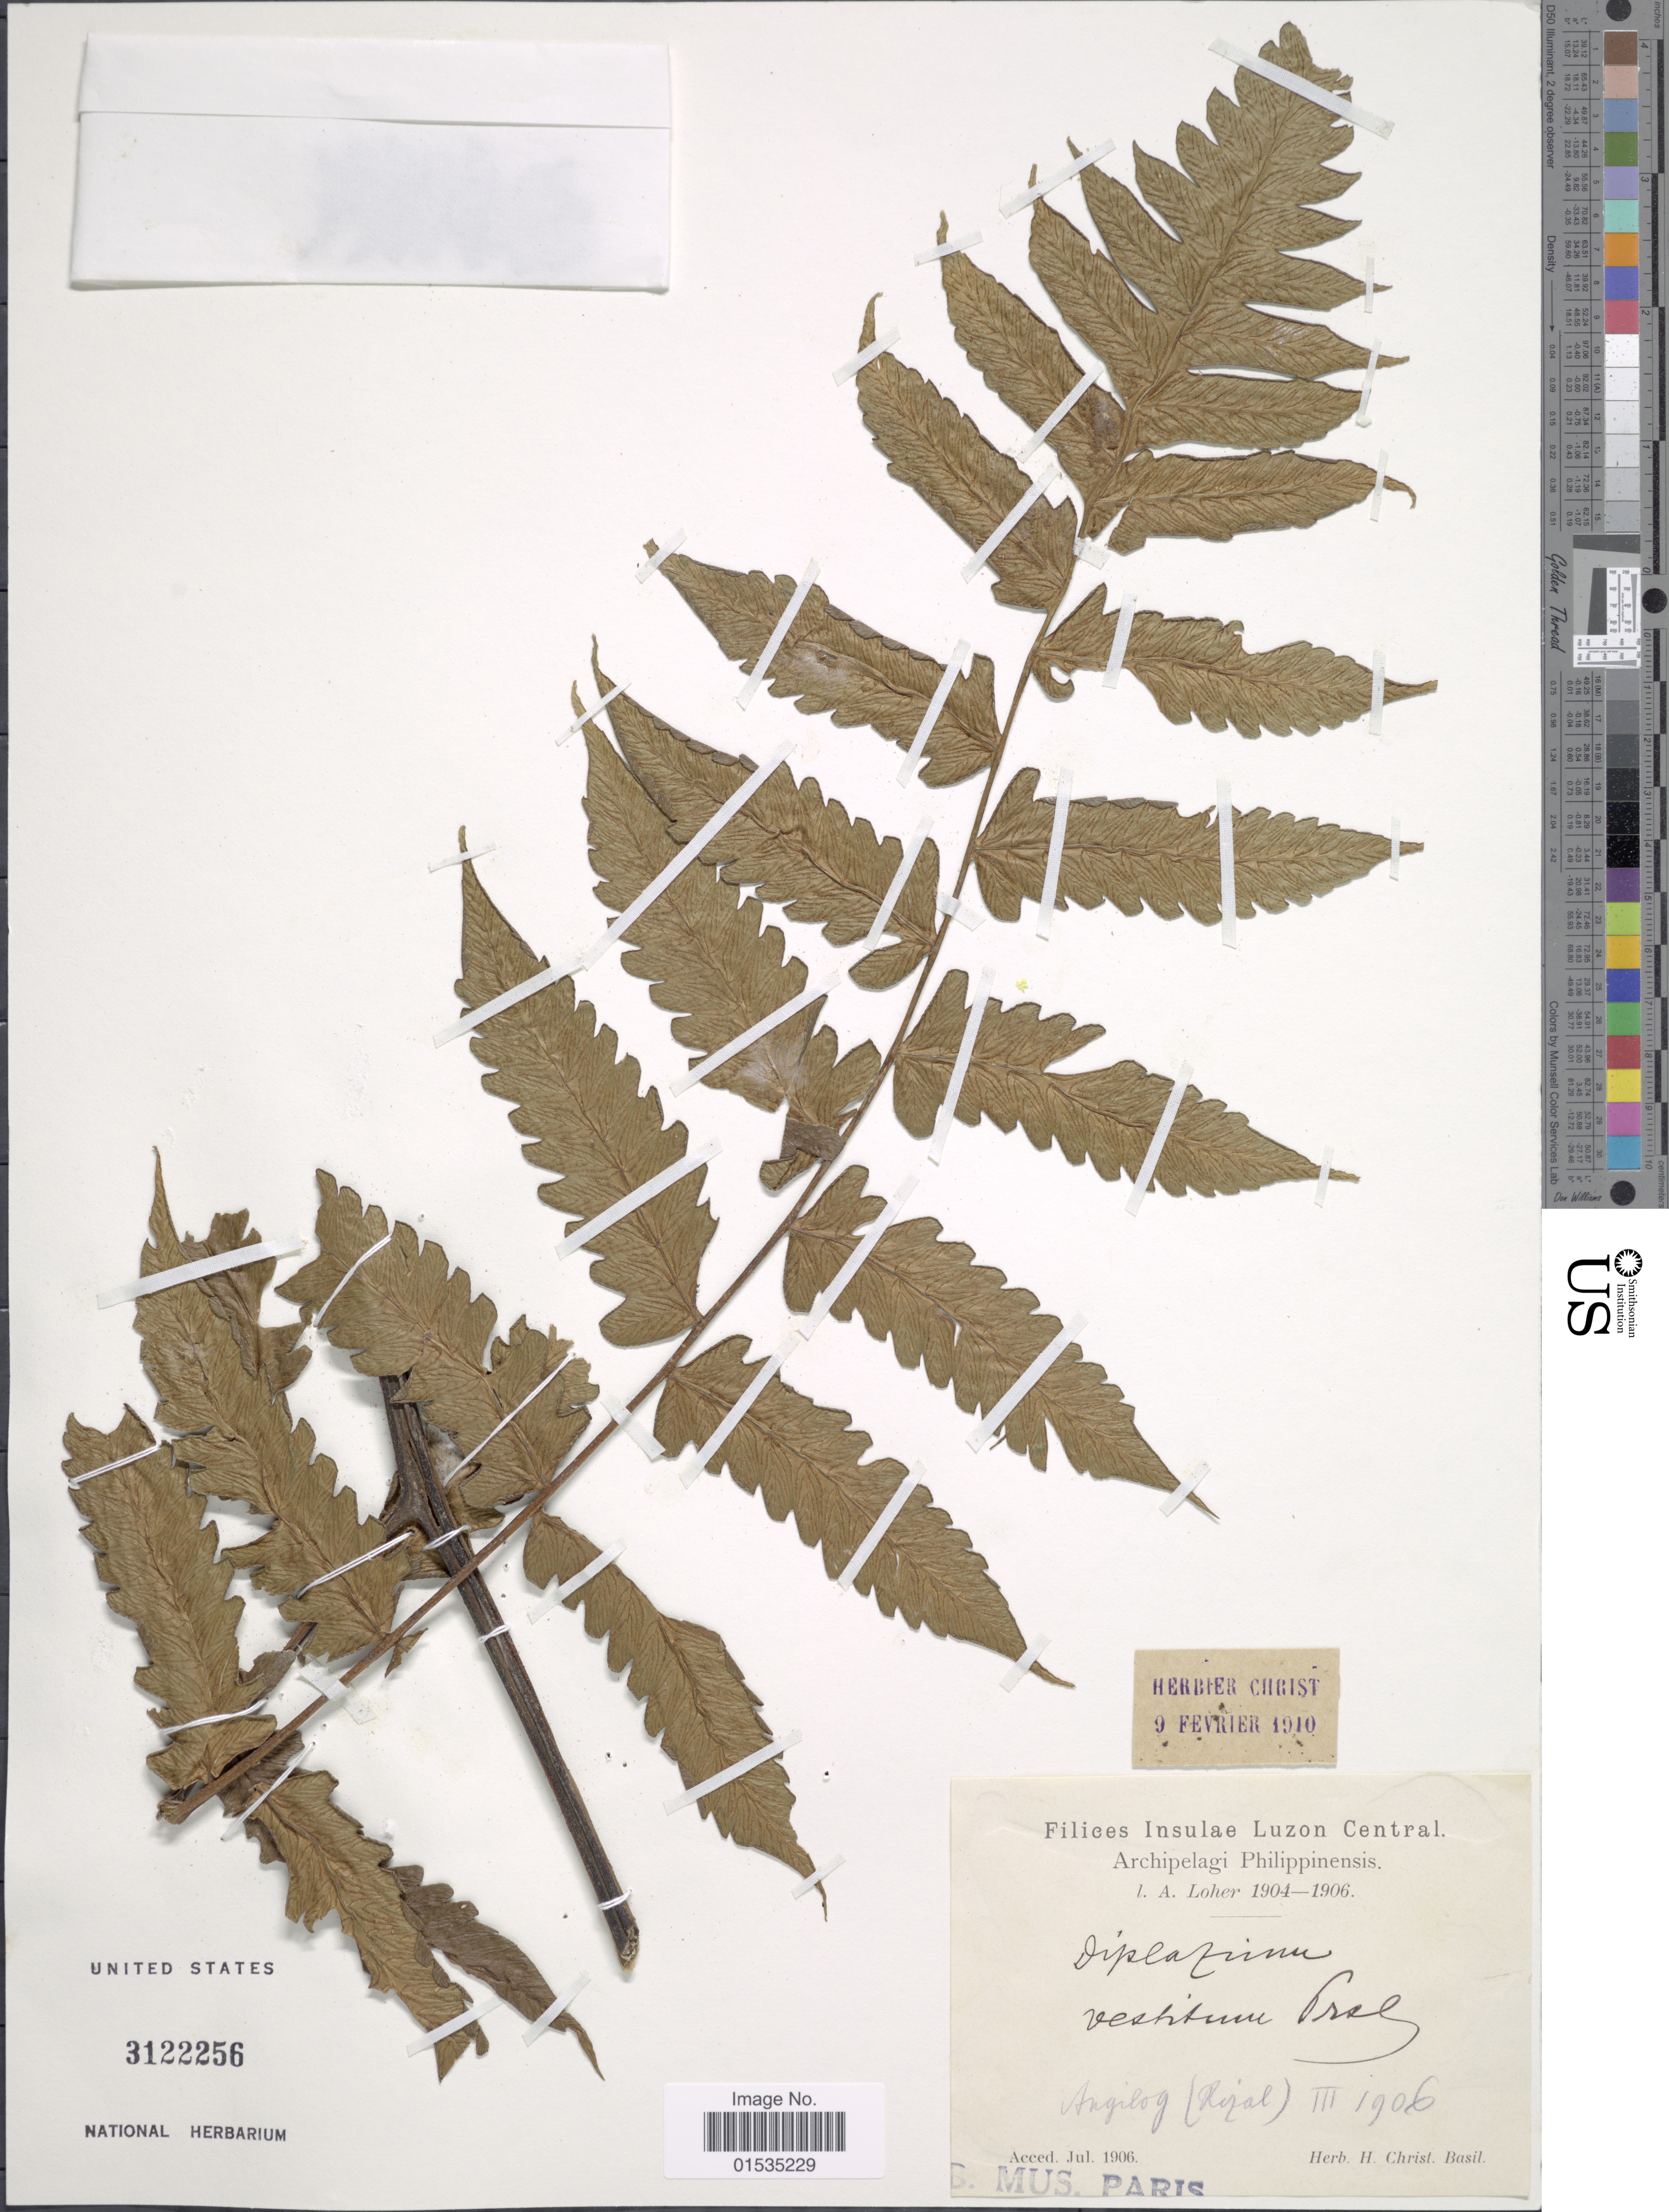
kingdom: Plantae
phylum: Tracheophyta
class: Polypodiopsida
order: Polypodiales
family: Athyriaceae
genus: Diplazium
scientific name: Diplazium vestitum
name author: C. Presl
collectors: A. Loher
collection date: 1906-03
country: Philippines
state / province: Central Luzon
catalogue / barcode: US 3122256